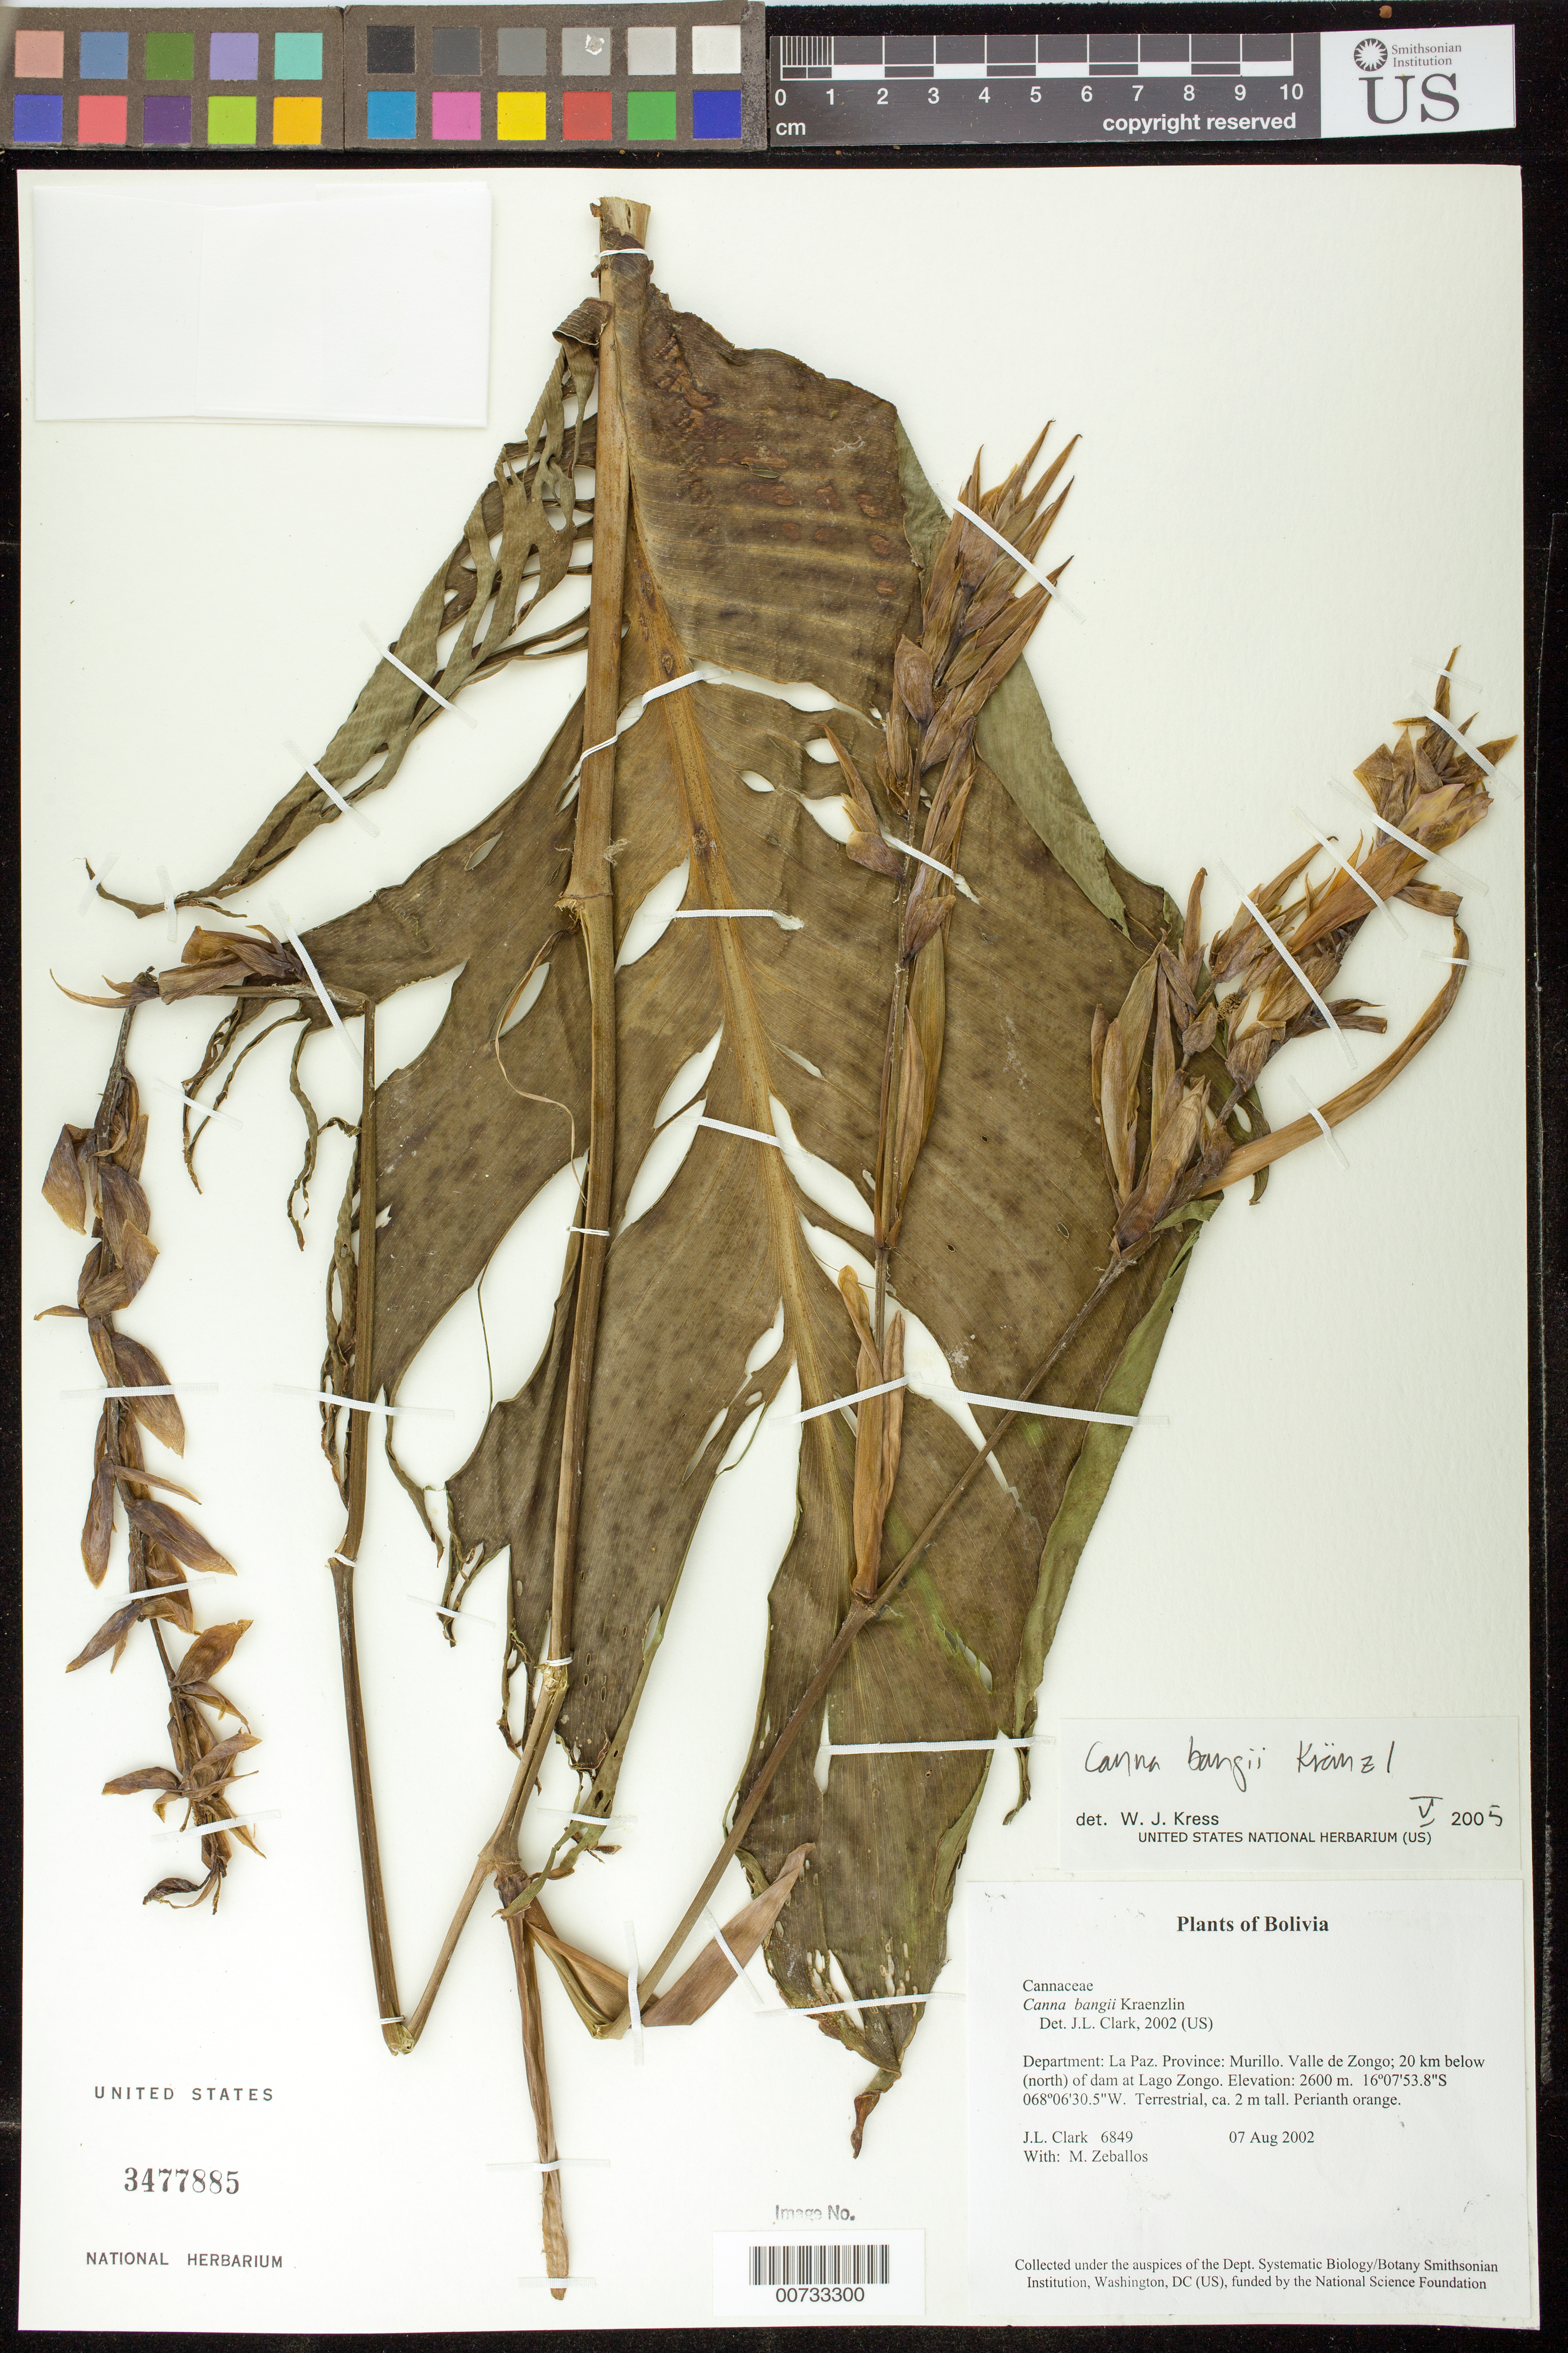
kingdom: Plantae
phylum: Tracheophyta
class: Liliopsida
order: Zingiberales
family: Cannaceae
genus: Canna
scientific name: Canna bangii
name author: Kraenzl. in Engl.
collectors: J. L. Clark & M. Zeballos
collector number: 6849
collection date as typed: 07 Aug 2002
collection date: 2002-08-07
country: Bolivia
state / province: La Paz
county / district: Murillo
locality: Valle de Zongo; 20 km below (north) of dam at Lago Zongo.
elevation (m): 2600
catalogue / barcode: US 3477885